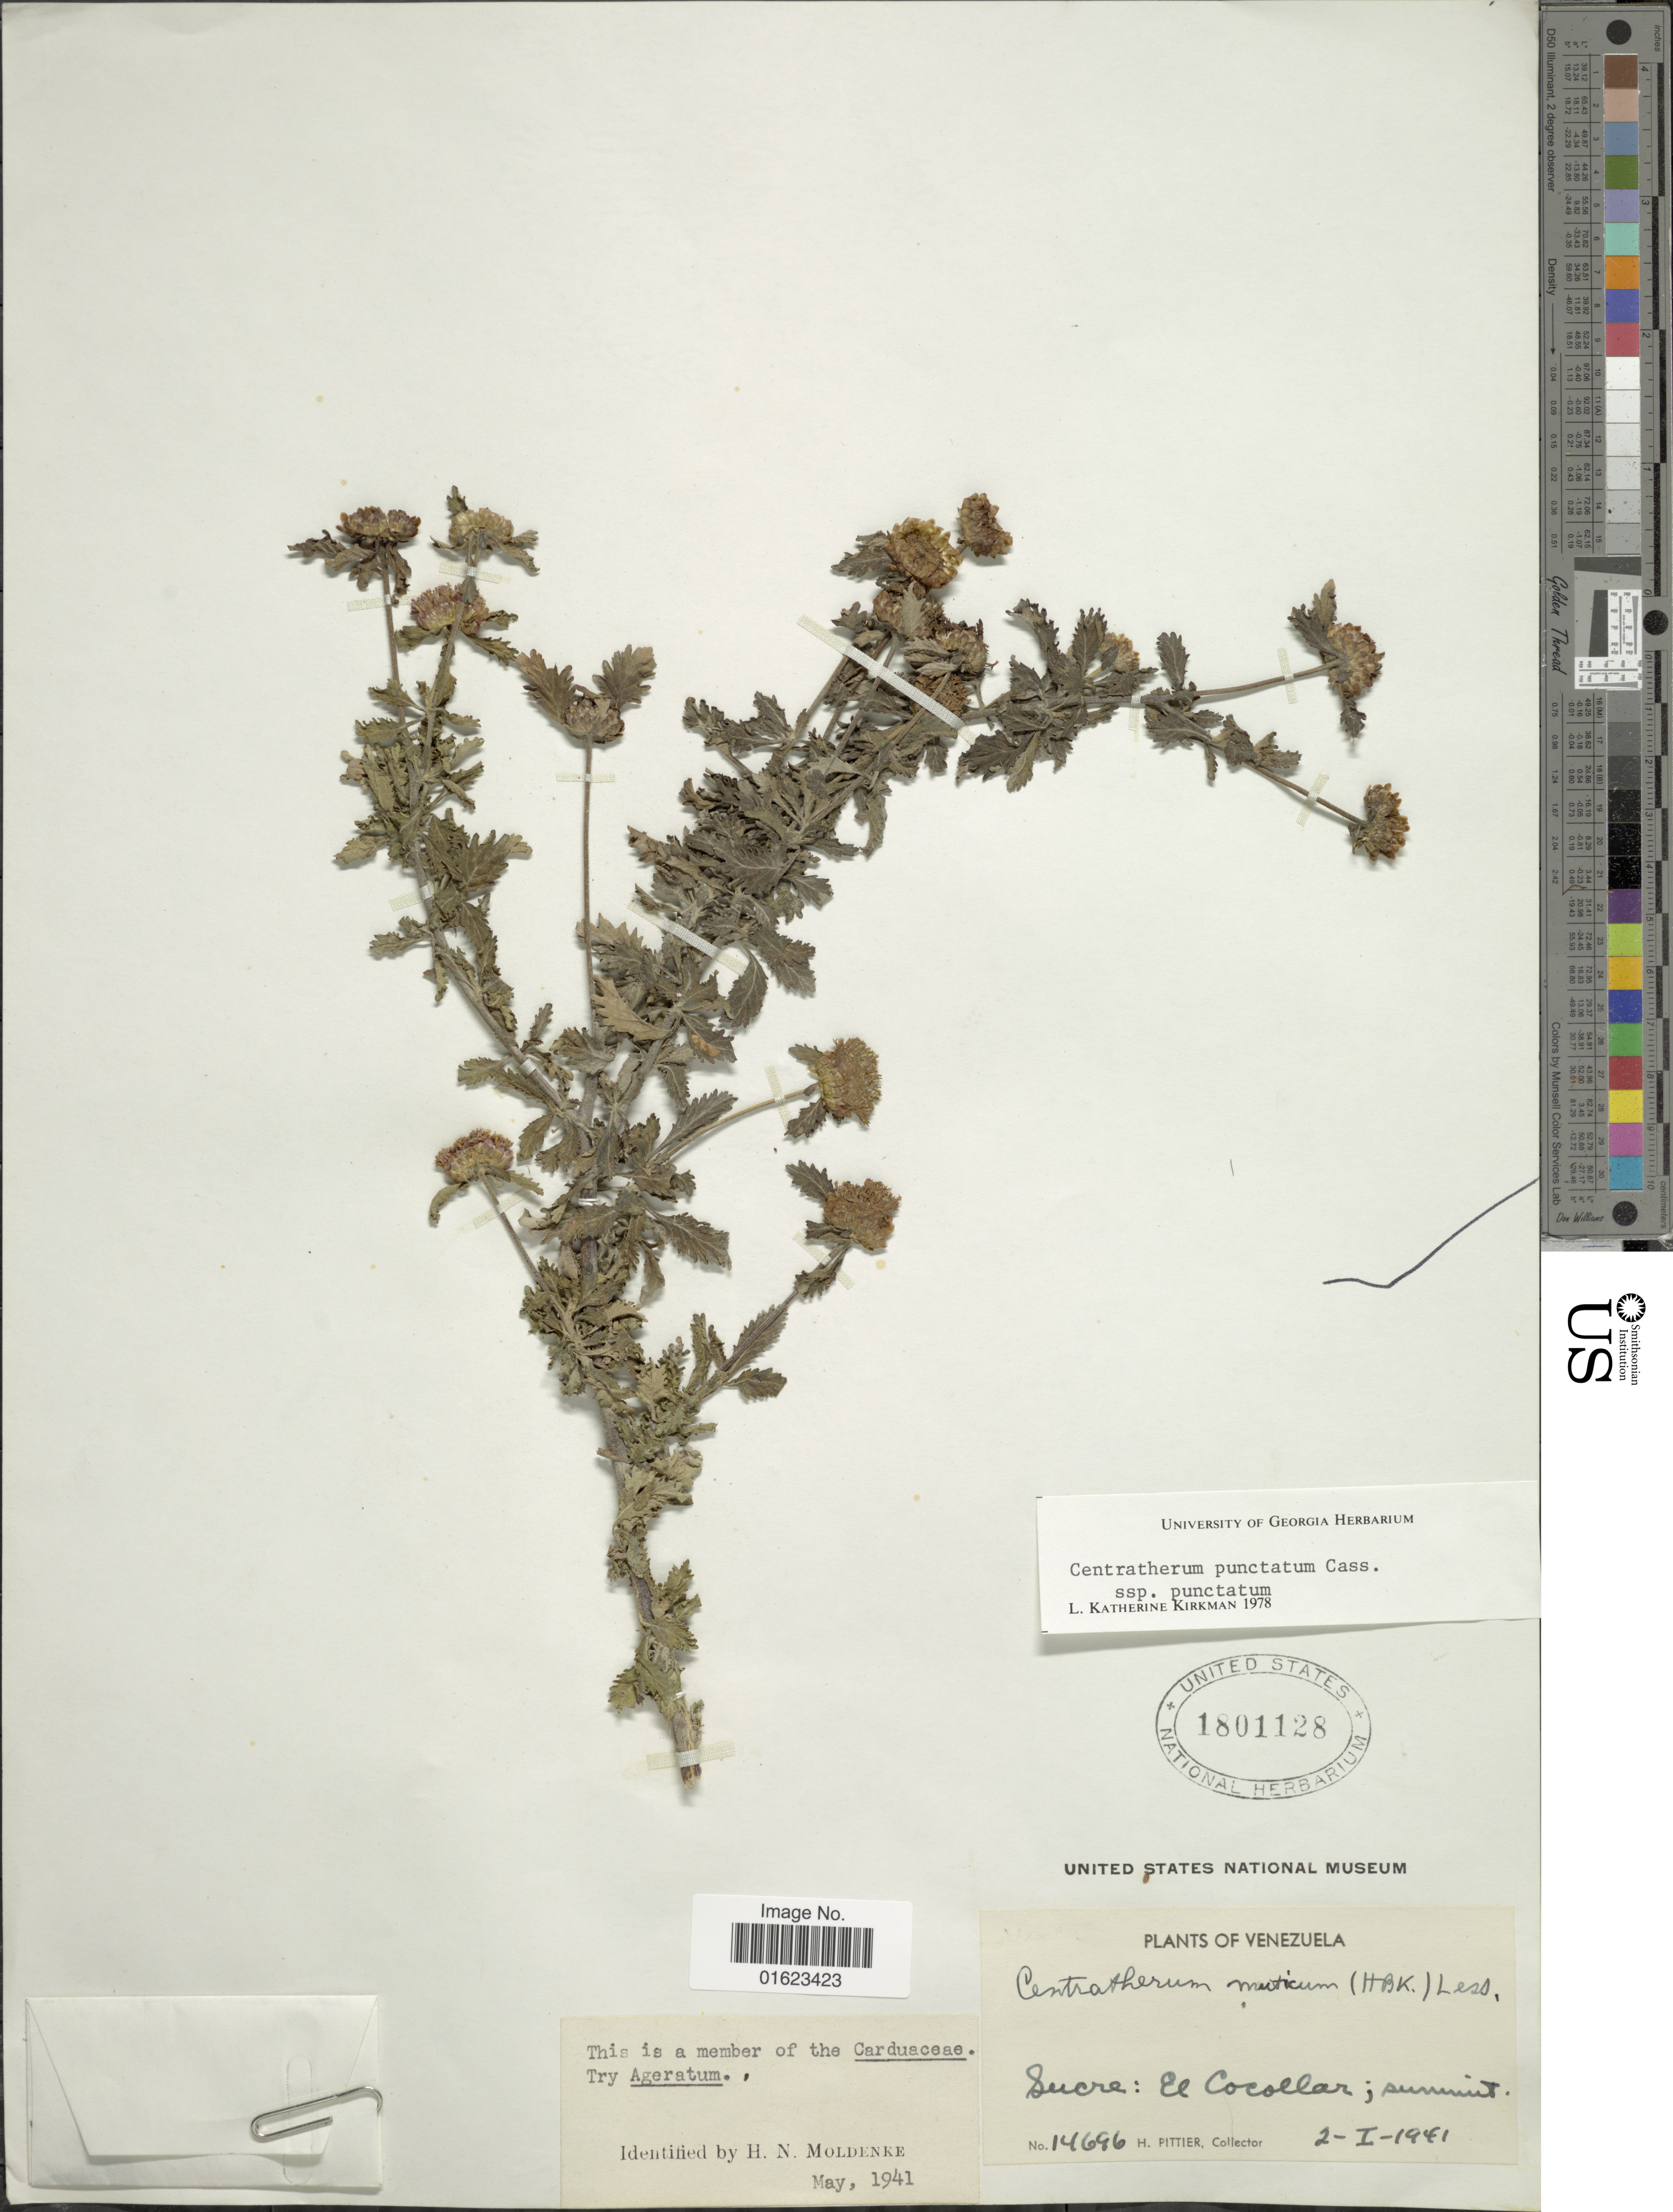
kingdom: Plantae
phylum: Tracheophyta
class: Magnoliopsida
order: Asterales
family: Asteraceae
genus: Centratherum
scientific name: Centratherum punctatum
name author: Cass.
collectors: H. F. Pittier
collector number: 14696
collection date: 1941-01-02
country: Venezuela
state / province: Sucre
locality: Sucre: El Cocollar; summit.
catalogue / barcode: US 1801128